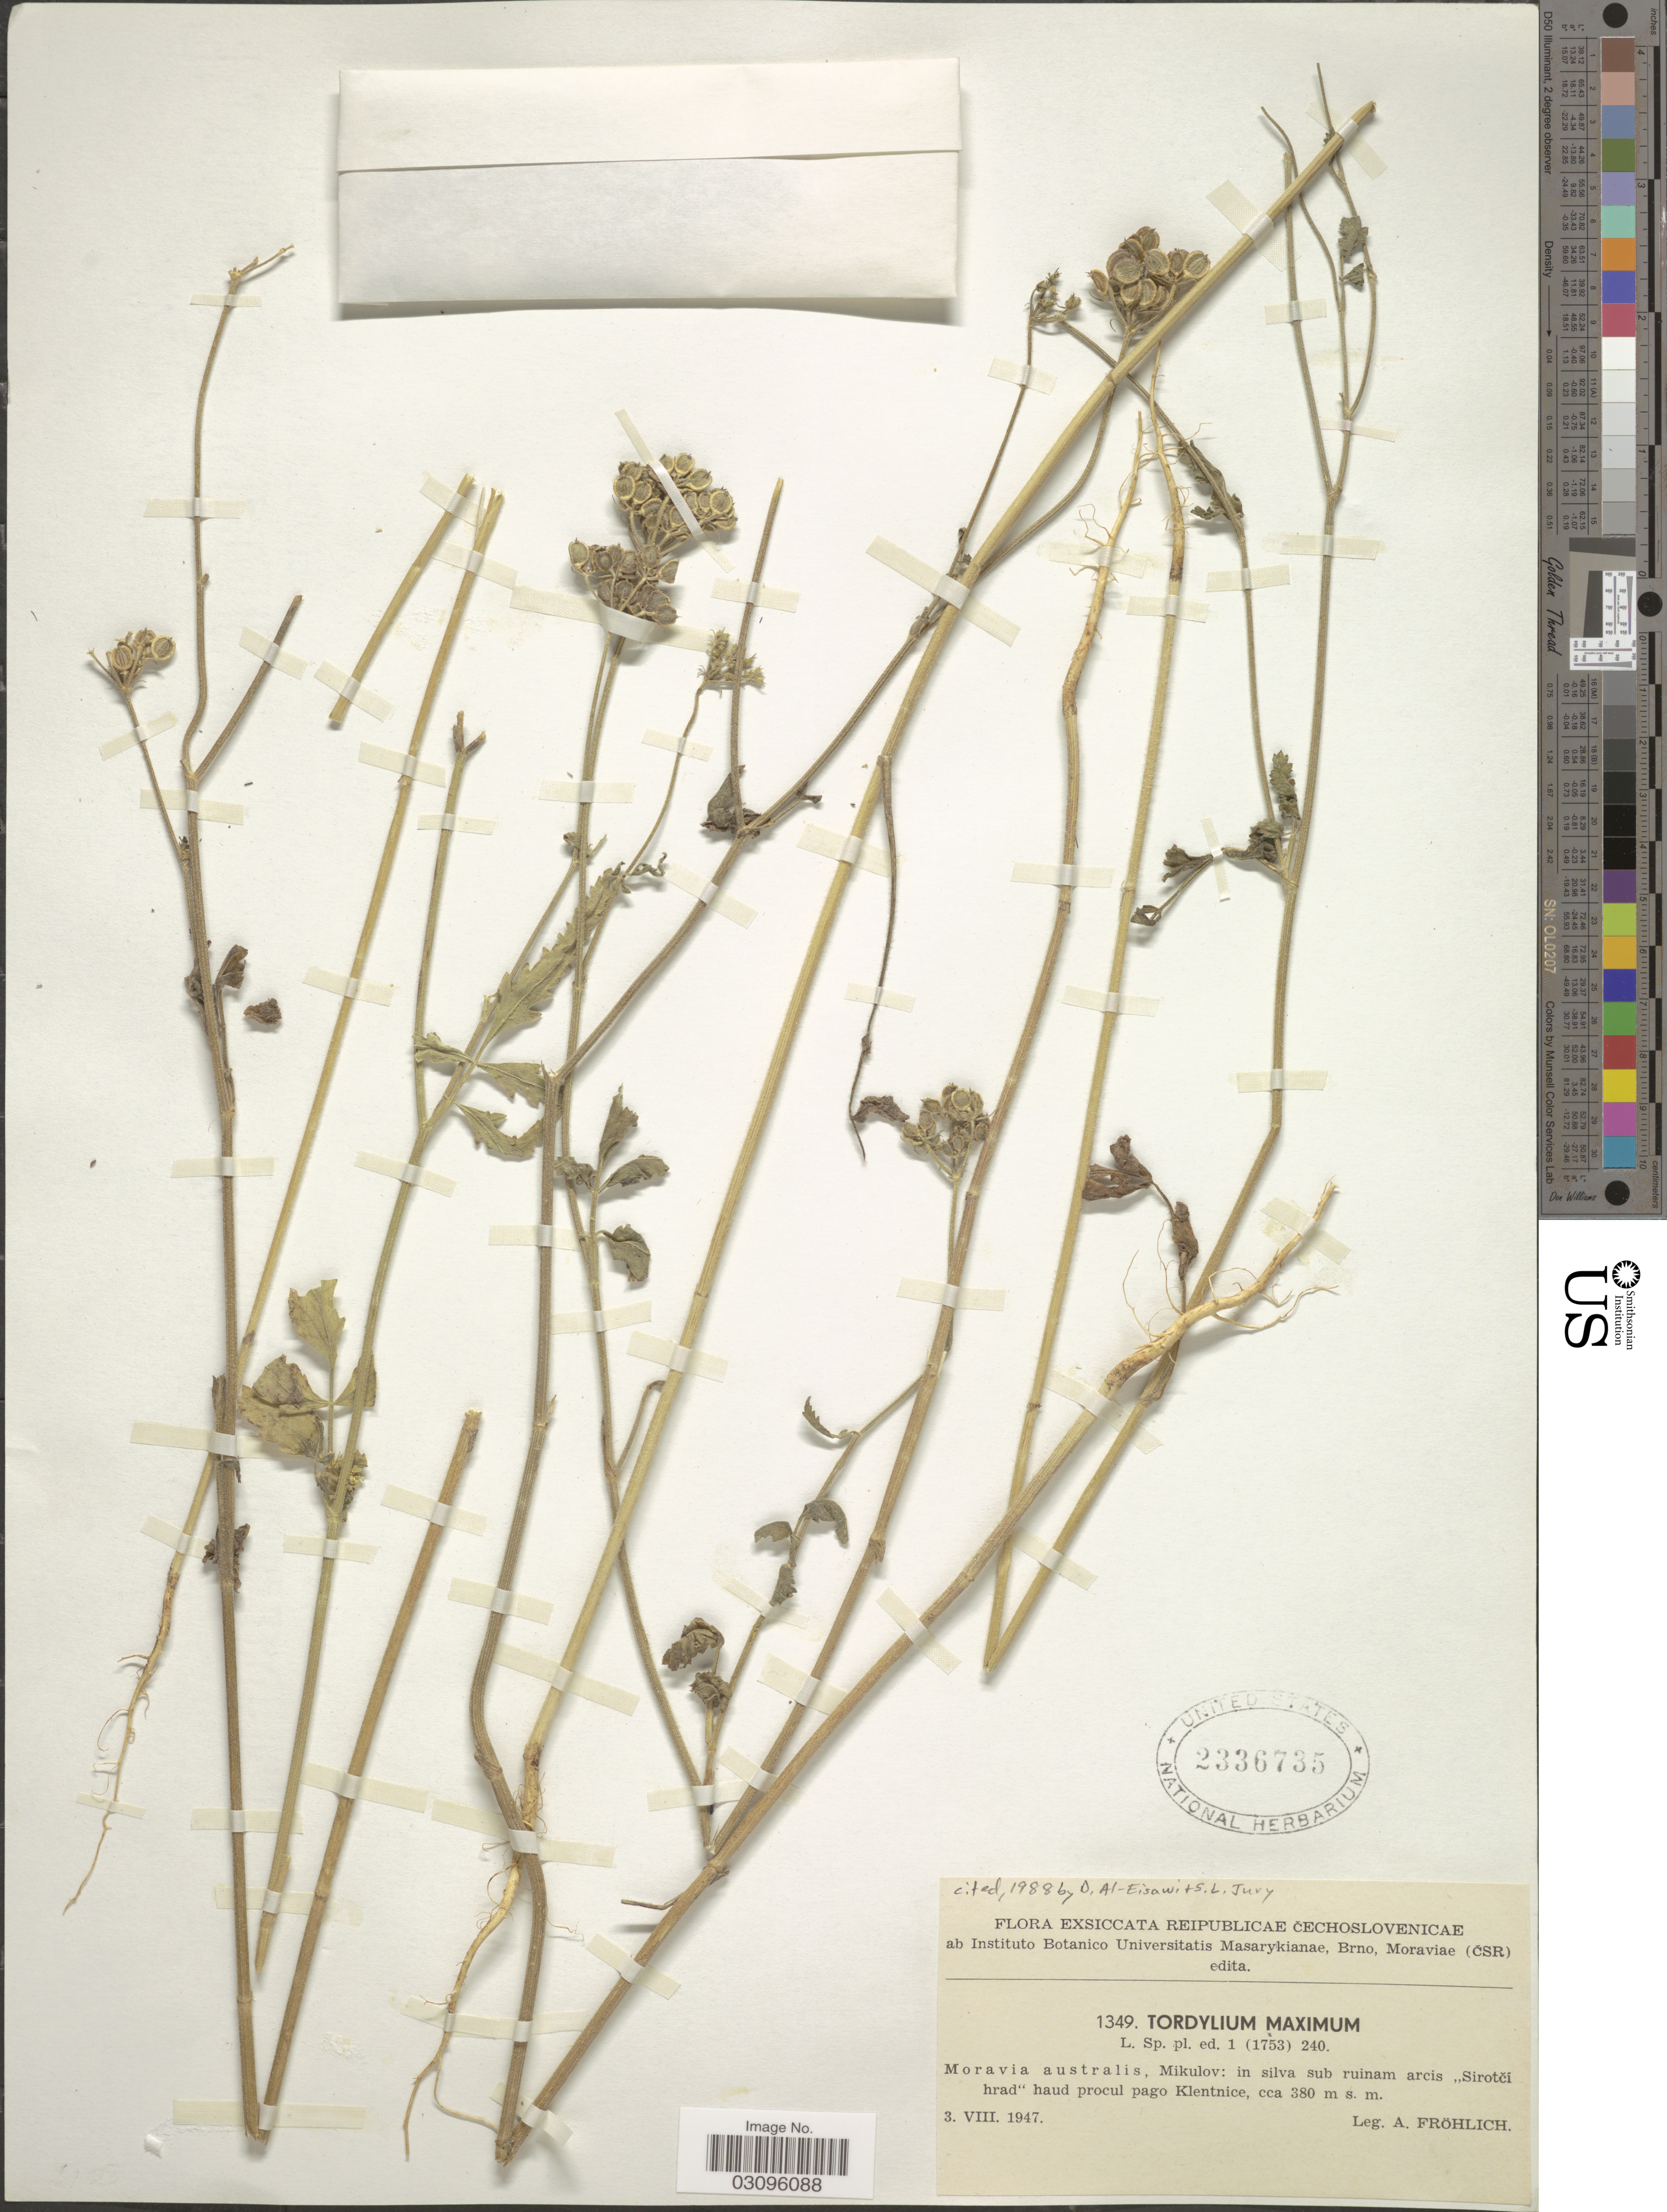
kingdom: Plantae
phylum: Tracheophyta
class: Magnoliopsida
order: Apiales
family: Apiaceae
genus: Tordylium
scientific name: Tordylium maximum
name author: L.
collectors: A. Fröhlich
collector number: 1349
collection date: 1947-08-03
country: Czechia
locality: Reipublicae Cechoslovenicae. Moravia australis, Mikulov: in silva sub ruinam arcis "Sirotci hrad" haud procul pago Klentnice.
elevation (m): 380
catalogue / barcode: US 2336735